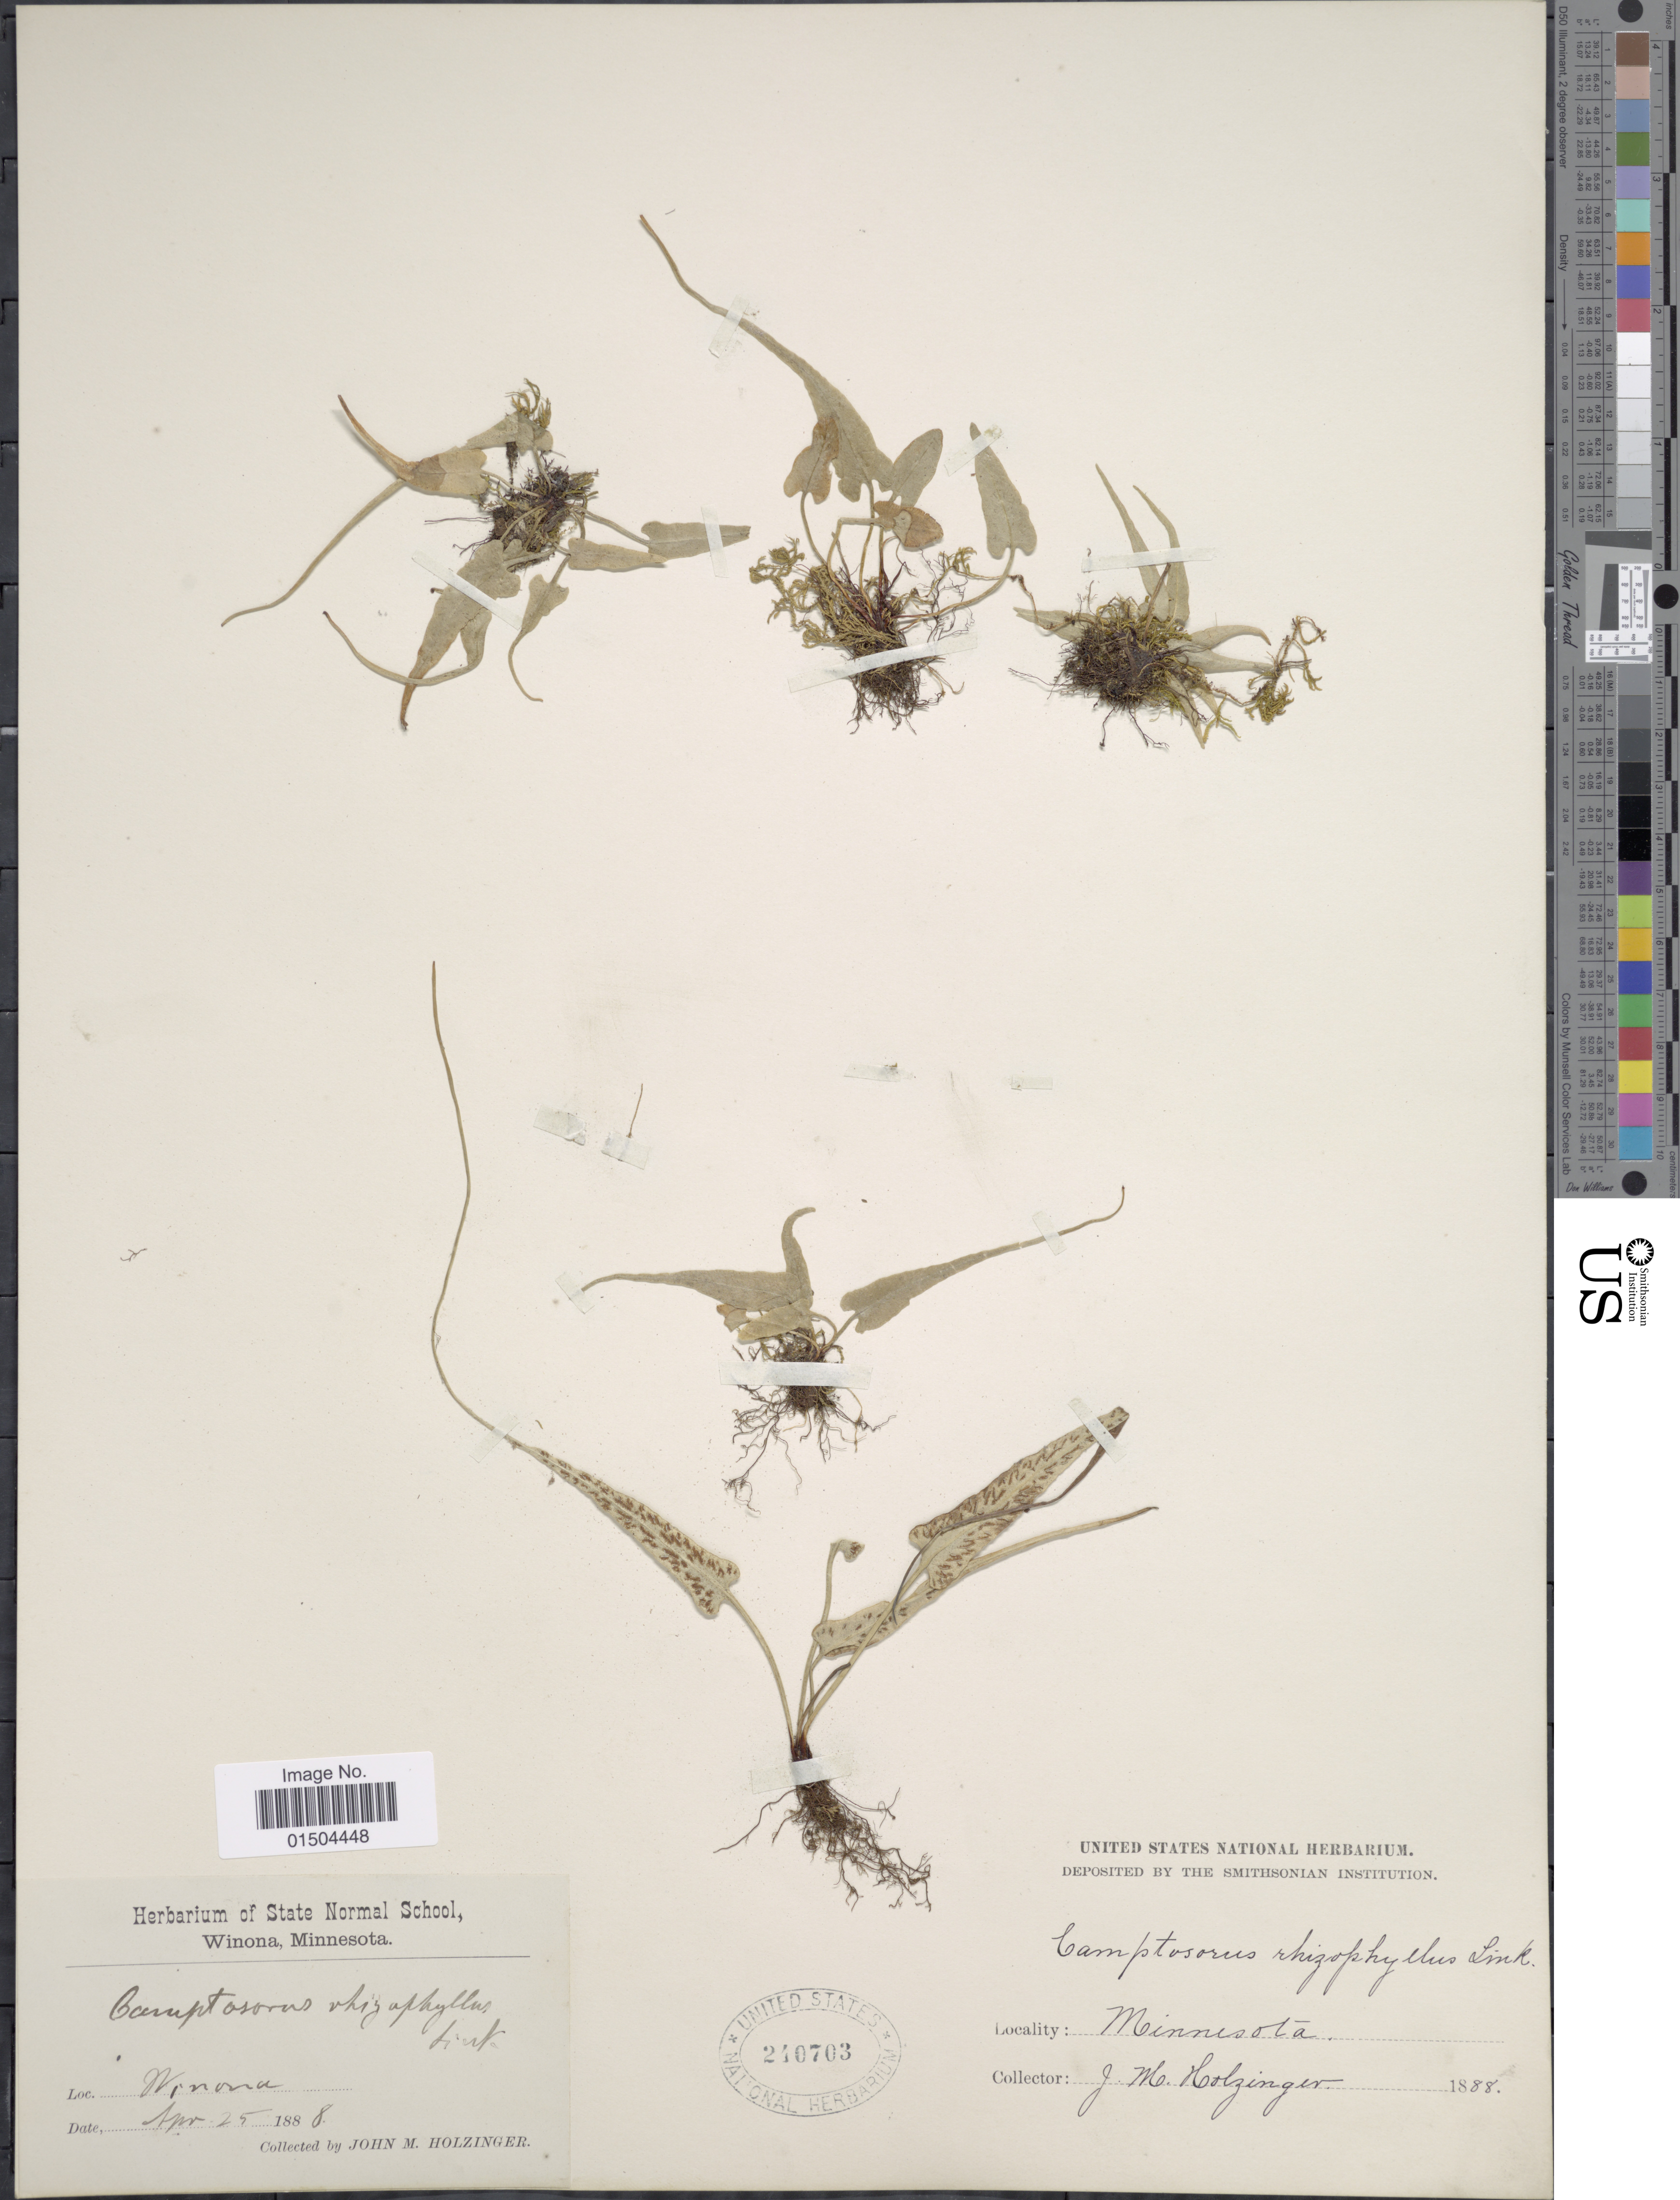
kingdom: Plantae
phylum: Tracheophyta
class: Polypodiopsida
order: Polypodiales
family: Aspleniaceae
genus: Asplenium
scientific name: Asplenium rhizophyllum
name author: L.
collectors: J. M. Holzinger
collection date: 1888-04-25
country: United States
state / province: Minnesota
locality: Winona.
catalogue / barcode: US 240703